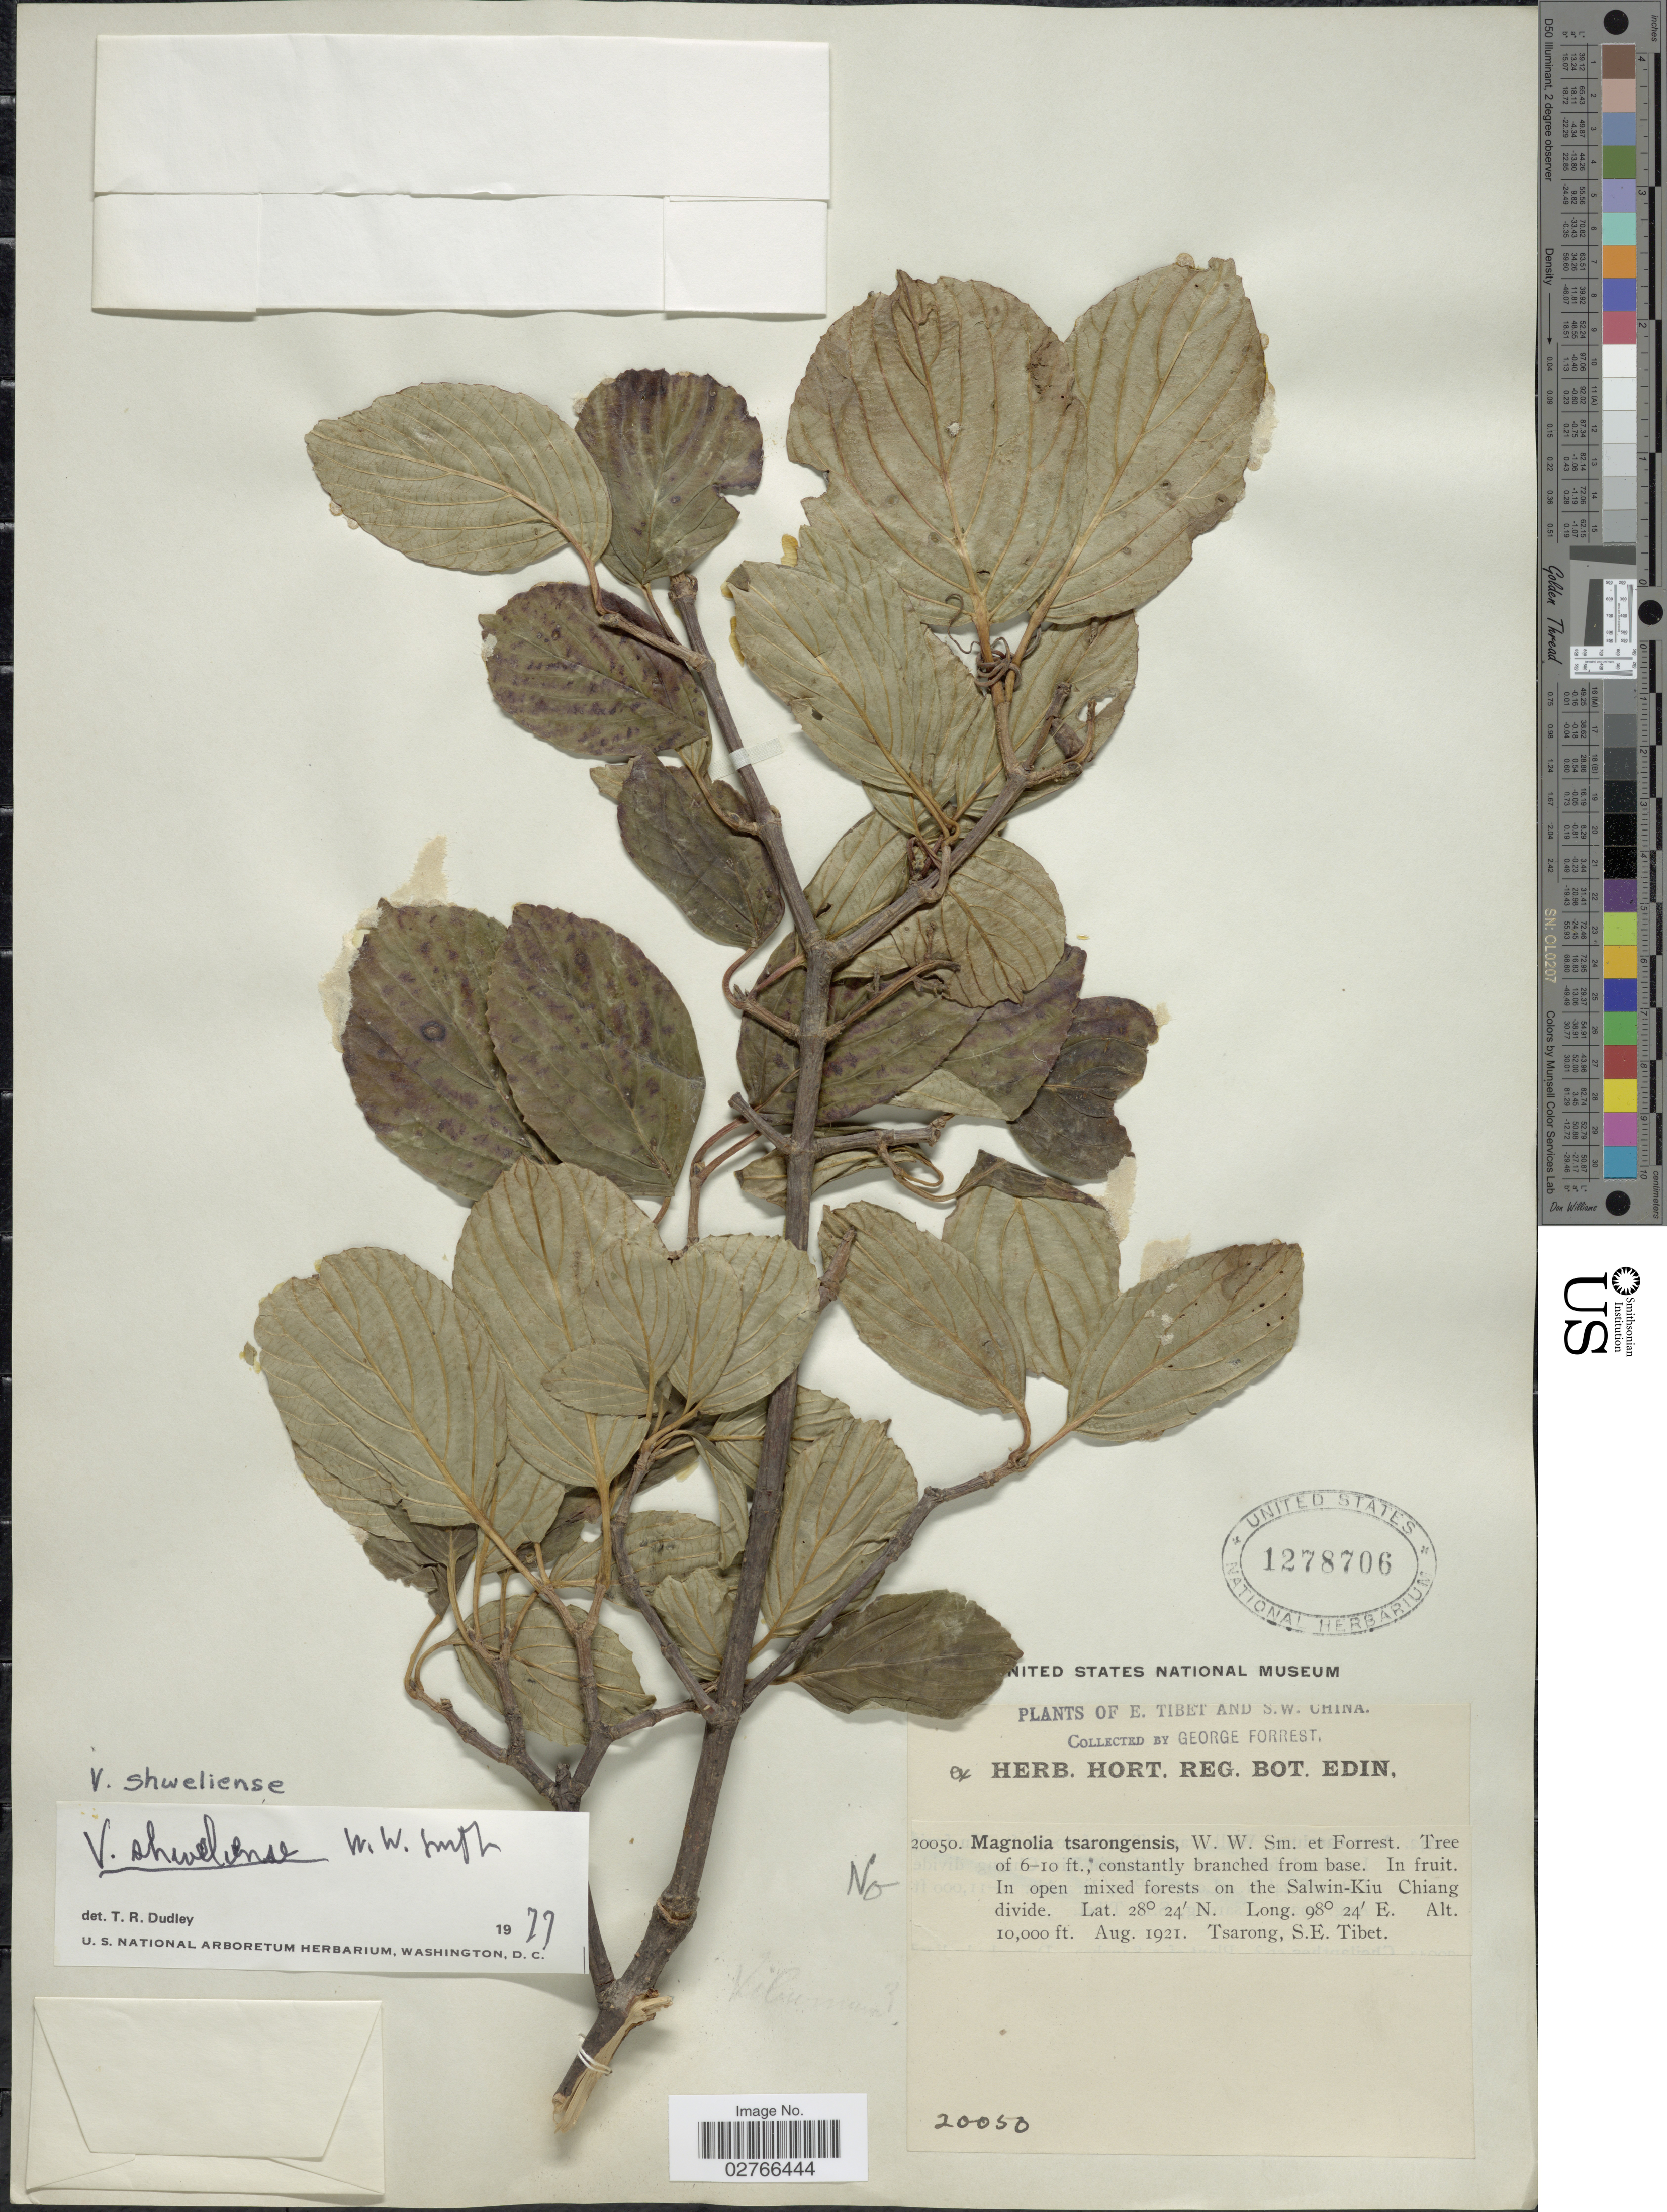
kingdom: Plantae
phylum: Tracheophyta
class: Magnoliopsida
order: Dipsacales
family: Viburnaceae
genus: Viburnum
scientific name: Viburnum shweliense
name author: W.W. Sm.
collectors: G. Forrest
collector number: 20050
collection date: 1921-08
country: China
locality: E. Tibet and S.W. China, on the Salwin-Kiu Chiang divide, Tsarong, S.E. Tibet.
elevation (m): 3048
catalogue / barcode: US 1278706